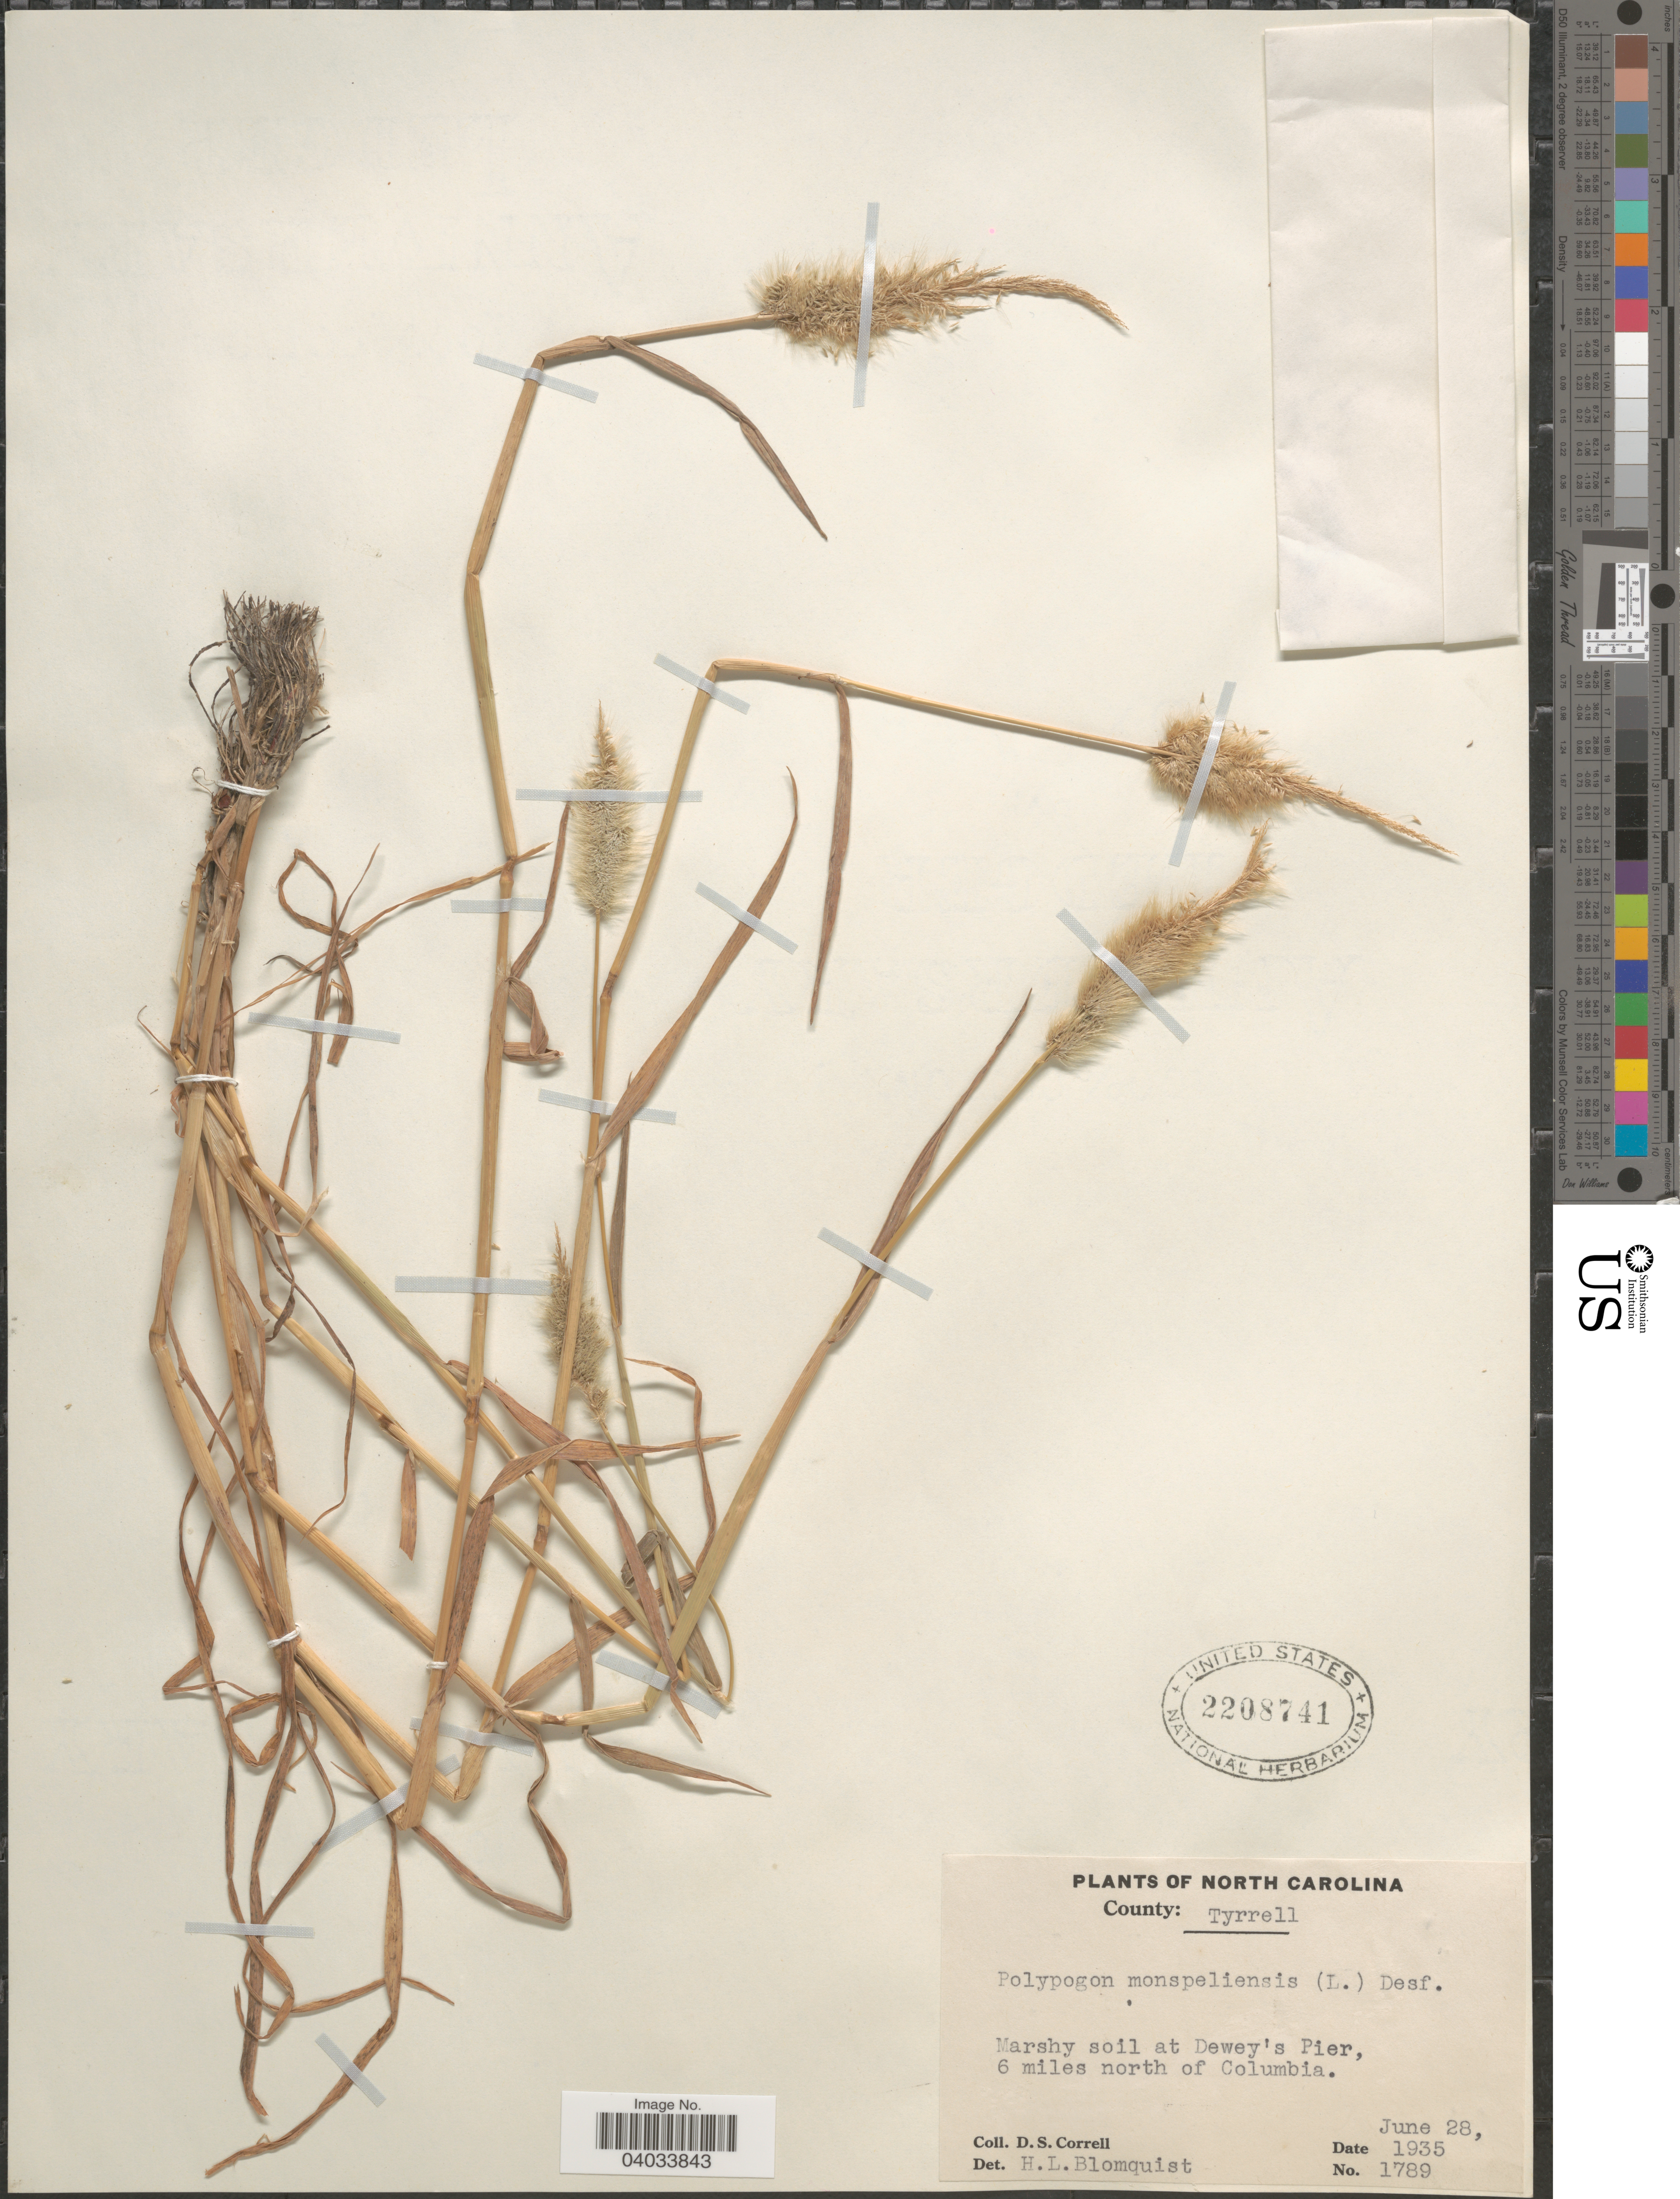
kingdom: Plantae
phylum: Tracheophyta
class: Liliopsida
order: Poales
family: Poaceae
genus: Polypogon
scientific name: Polypogon monspeliensis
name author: (L.) Desf.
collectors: D. S. Correll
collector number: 1789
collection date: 1935-06-28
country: United States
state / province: North Carolina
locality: County: Tyrrell. At Dewey's Pier, 6 miles north of Columbia.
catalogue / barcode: US 2208741